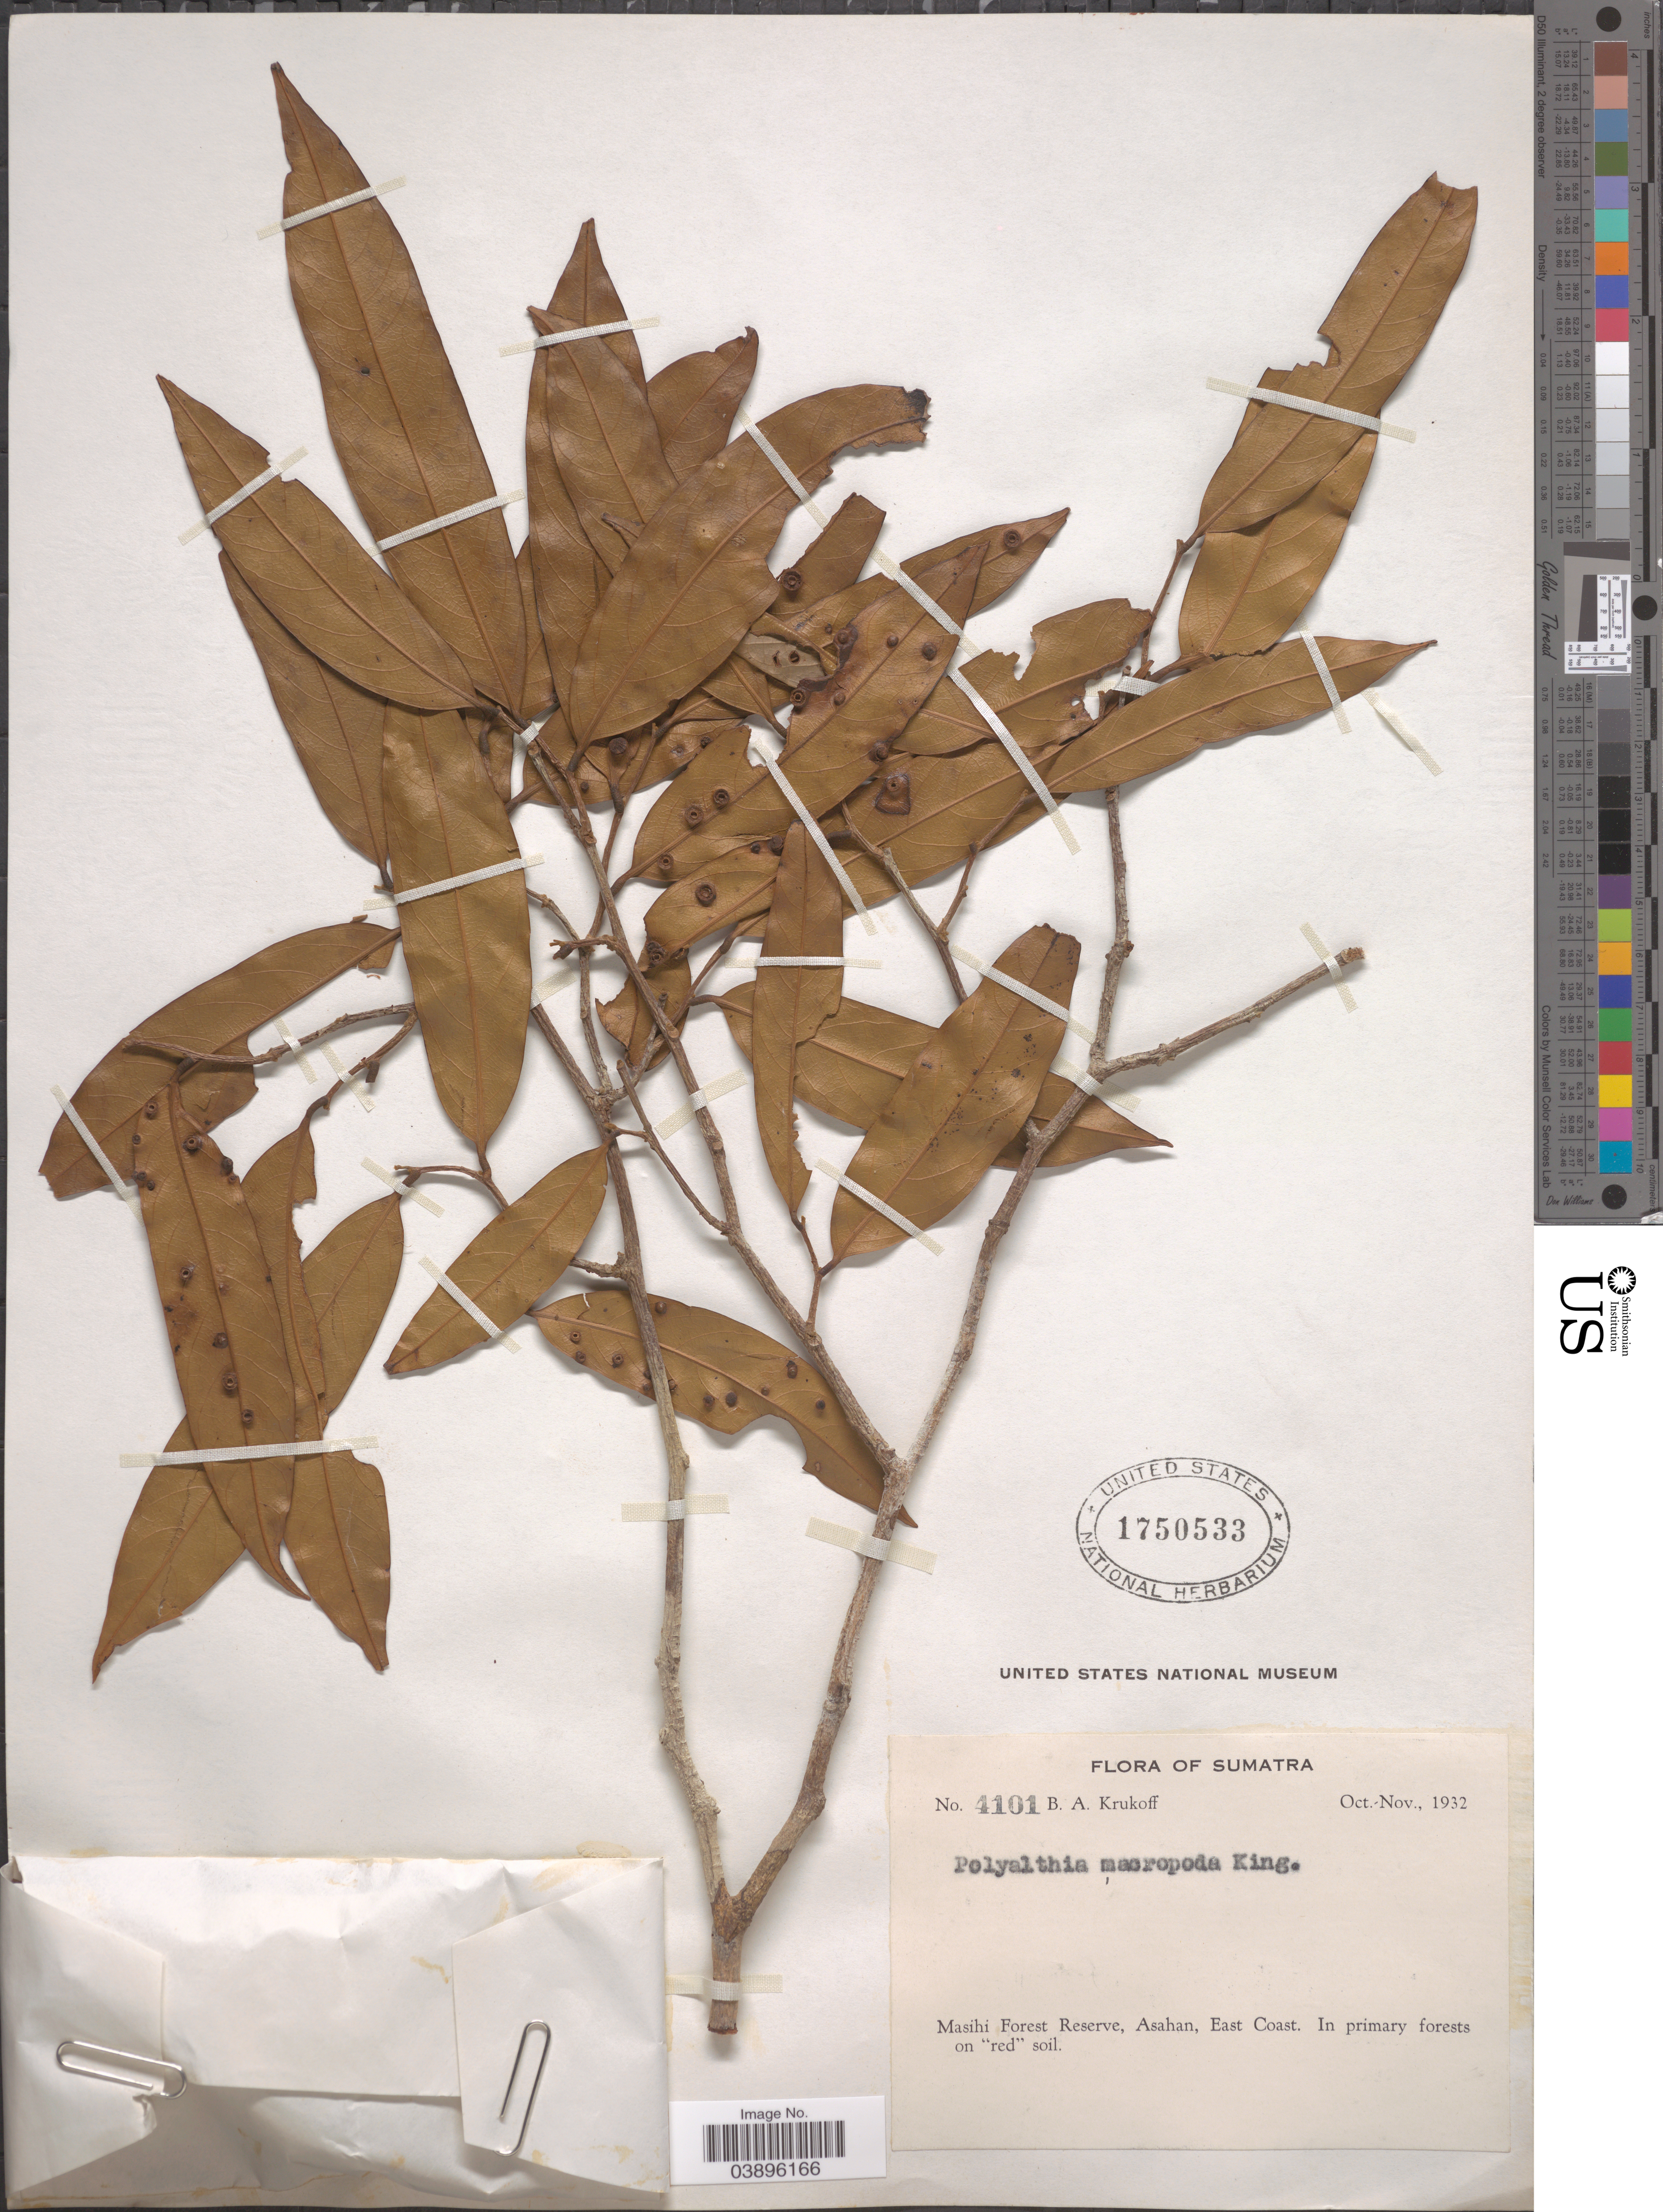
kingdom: Plantae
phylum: Tracheophyta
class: Magnoliopsida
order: Magnoliales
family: Annonaceae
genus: Polyalthia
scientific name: Polyalthia sp.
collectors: B. A. Krukoff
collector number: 4101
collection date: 1932-10/1932-11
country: Indonesia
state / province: Sumatra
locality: Mashi Forest Reserve, Asahan, East Coast.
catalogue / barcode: US 1750533